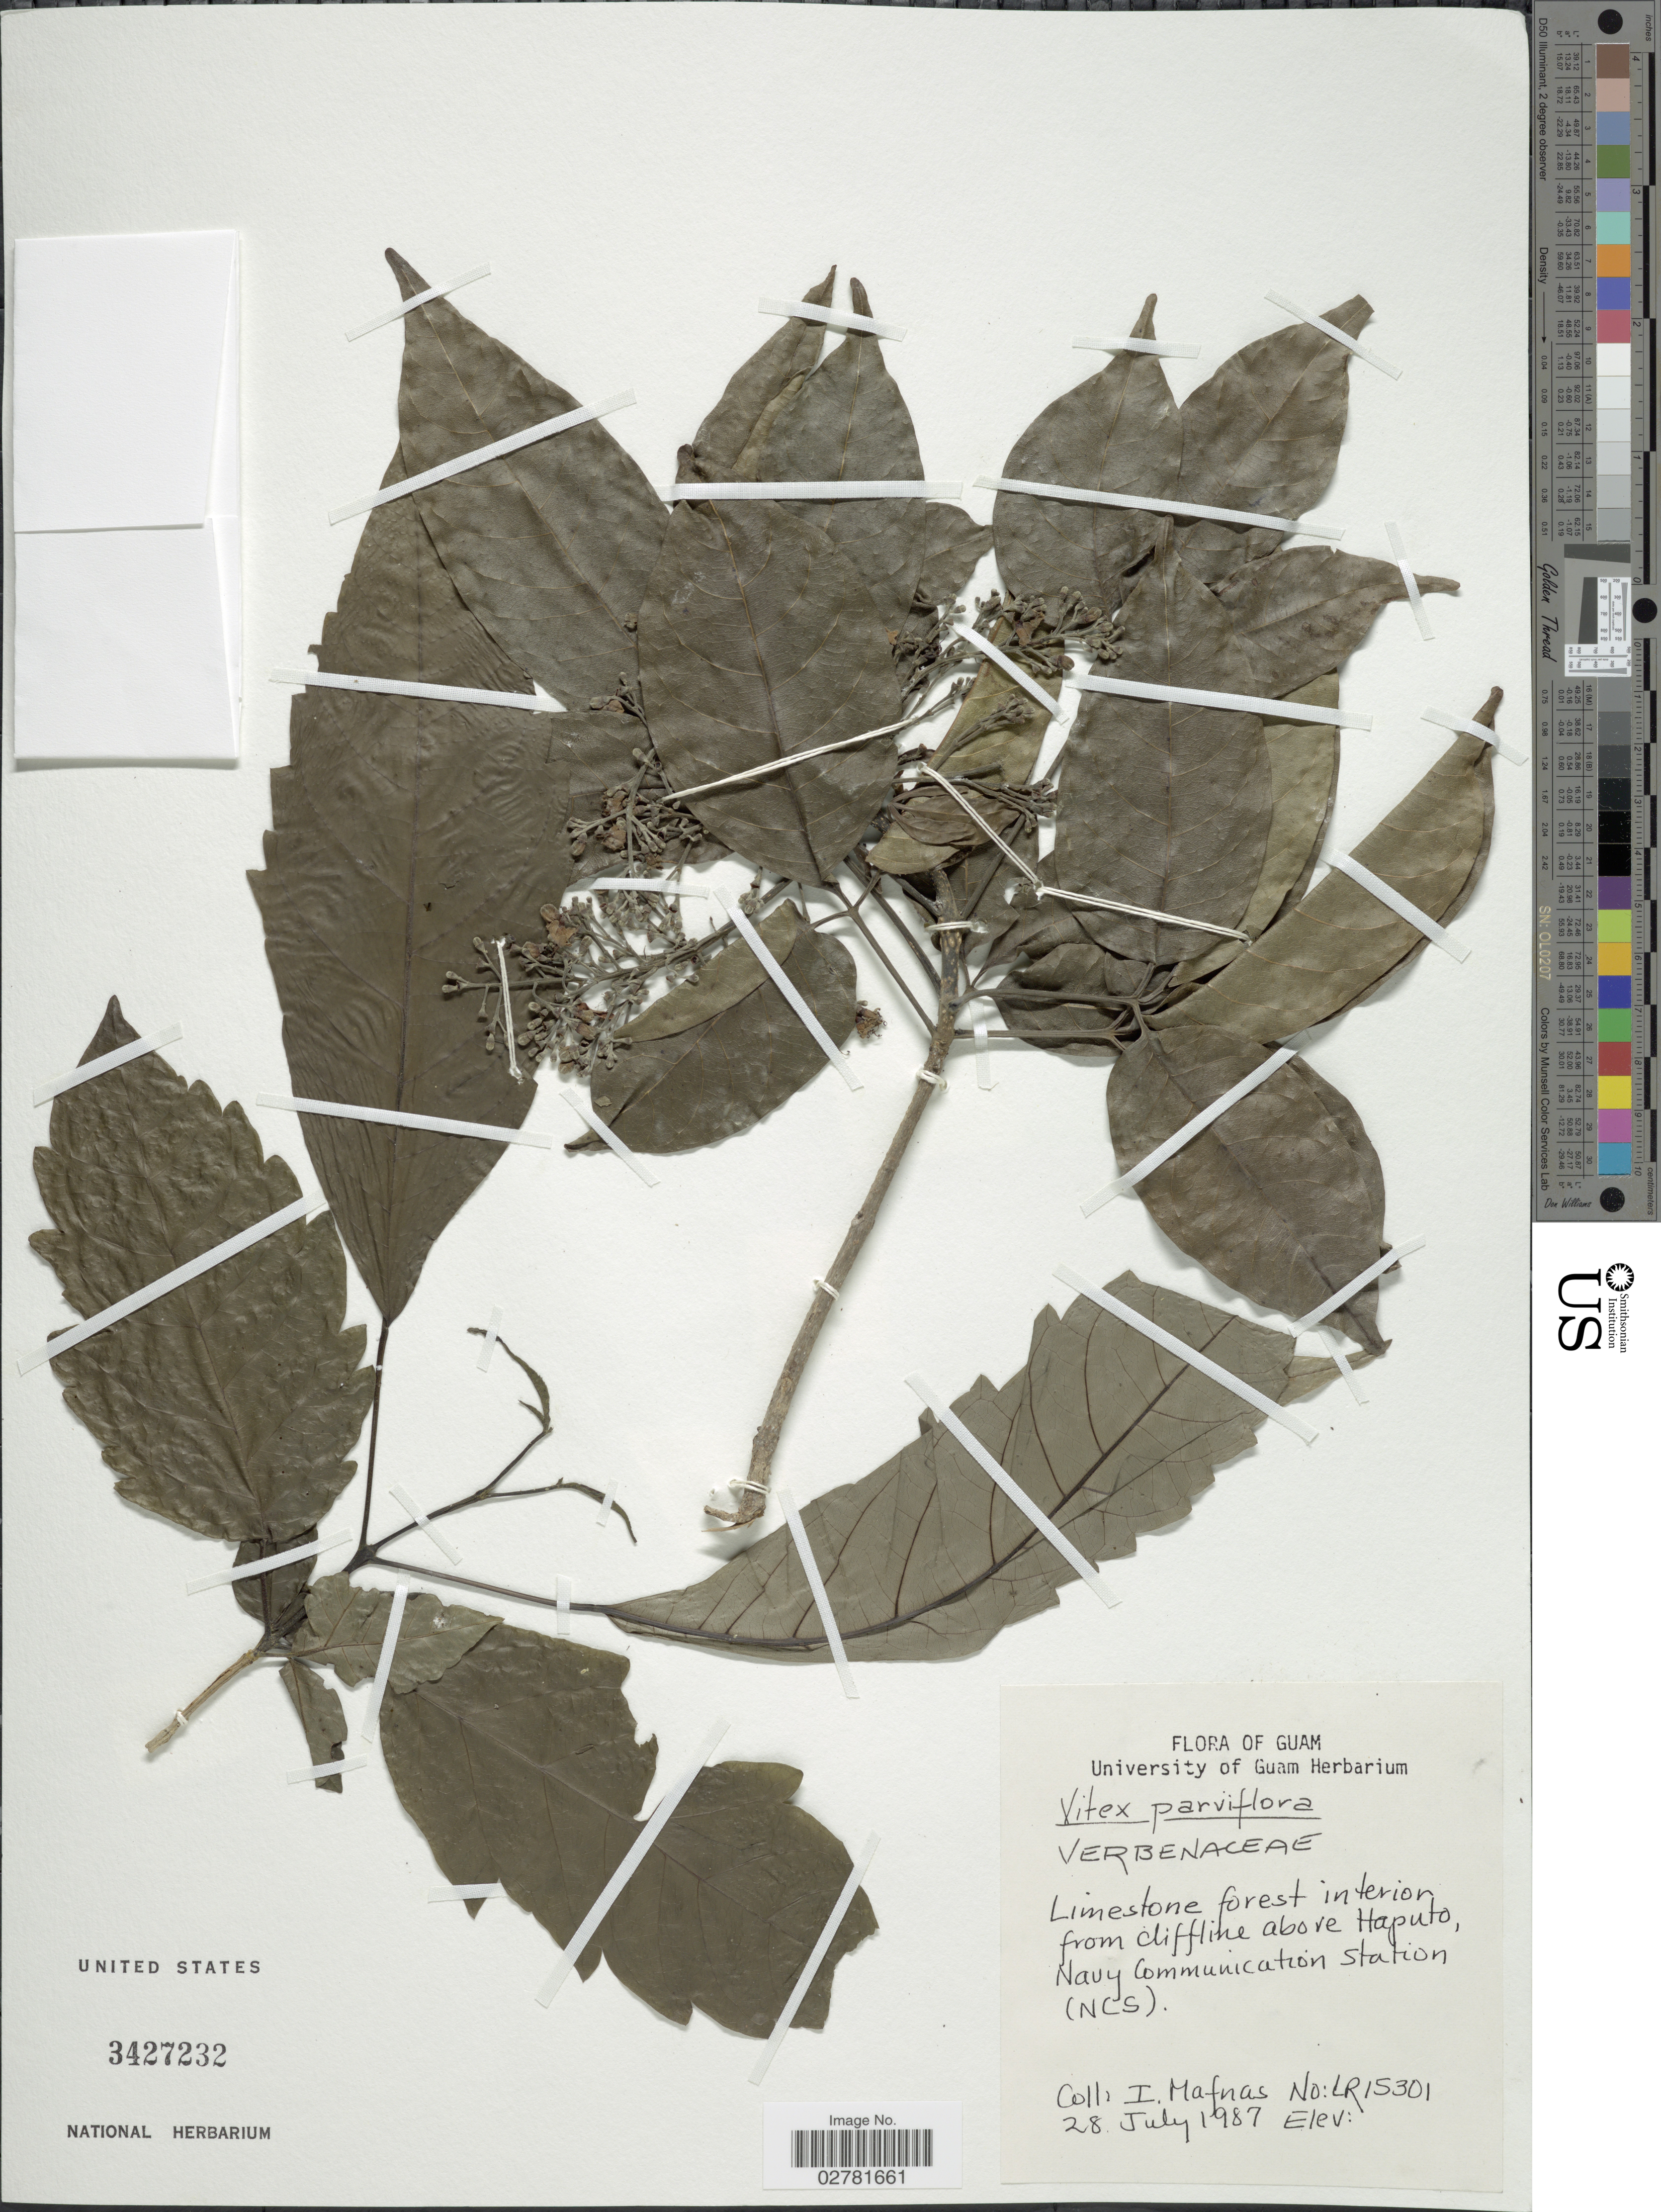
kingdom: Plantae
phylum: Tracheophyta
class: Magnoliopsida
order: Lamiales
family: Lamiaceae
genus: Vitex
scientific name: Vitex parviflora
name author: Juss.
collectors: I. Mafnas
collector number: LR15301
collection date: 1987-07-28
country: Guam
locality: Limestone forest interior from cliffline above Haputo, Navy Communication Station (NCS)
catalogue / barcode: US 3427232